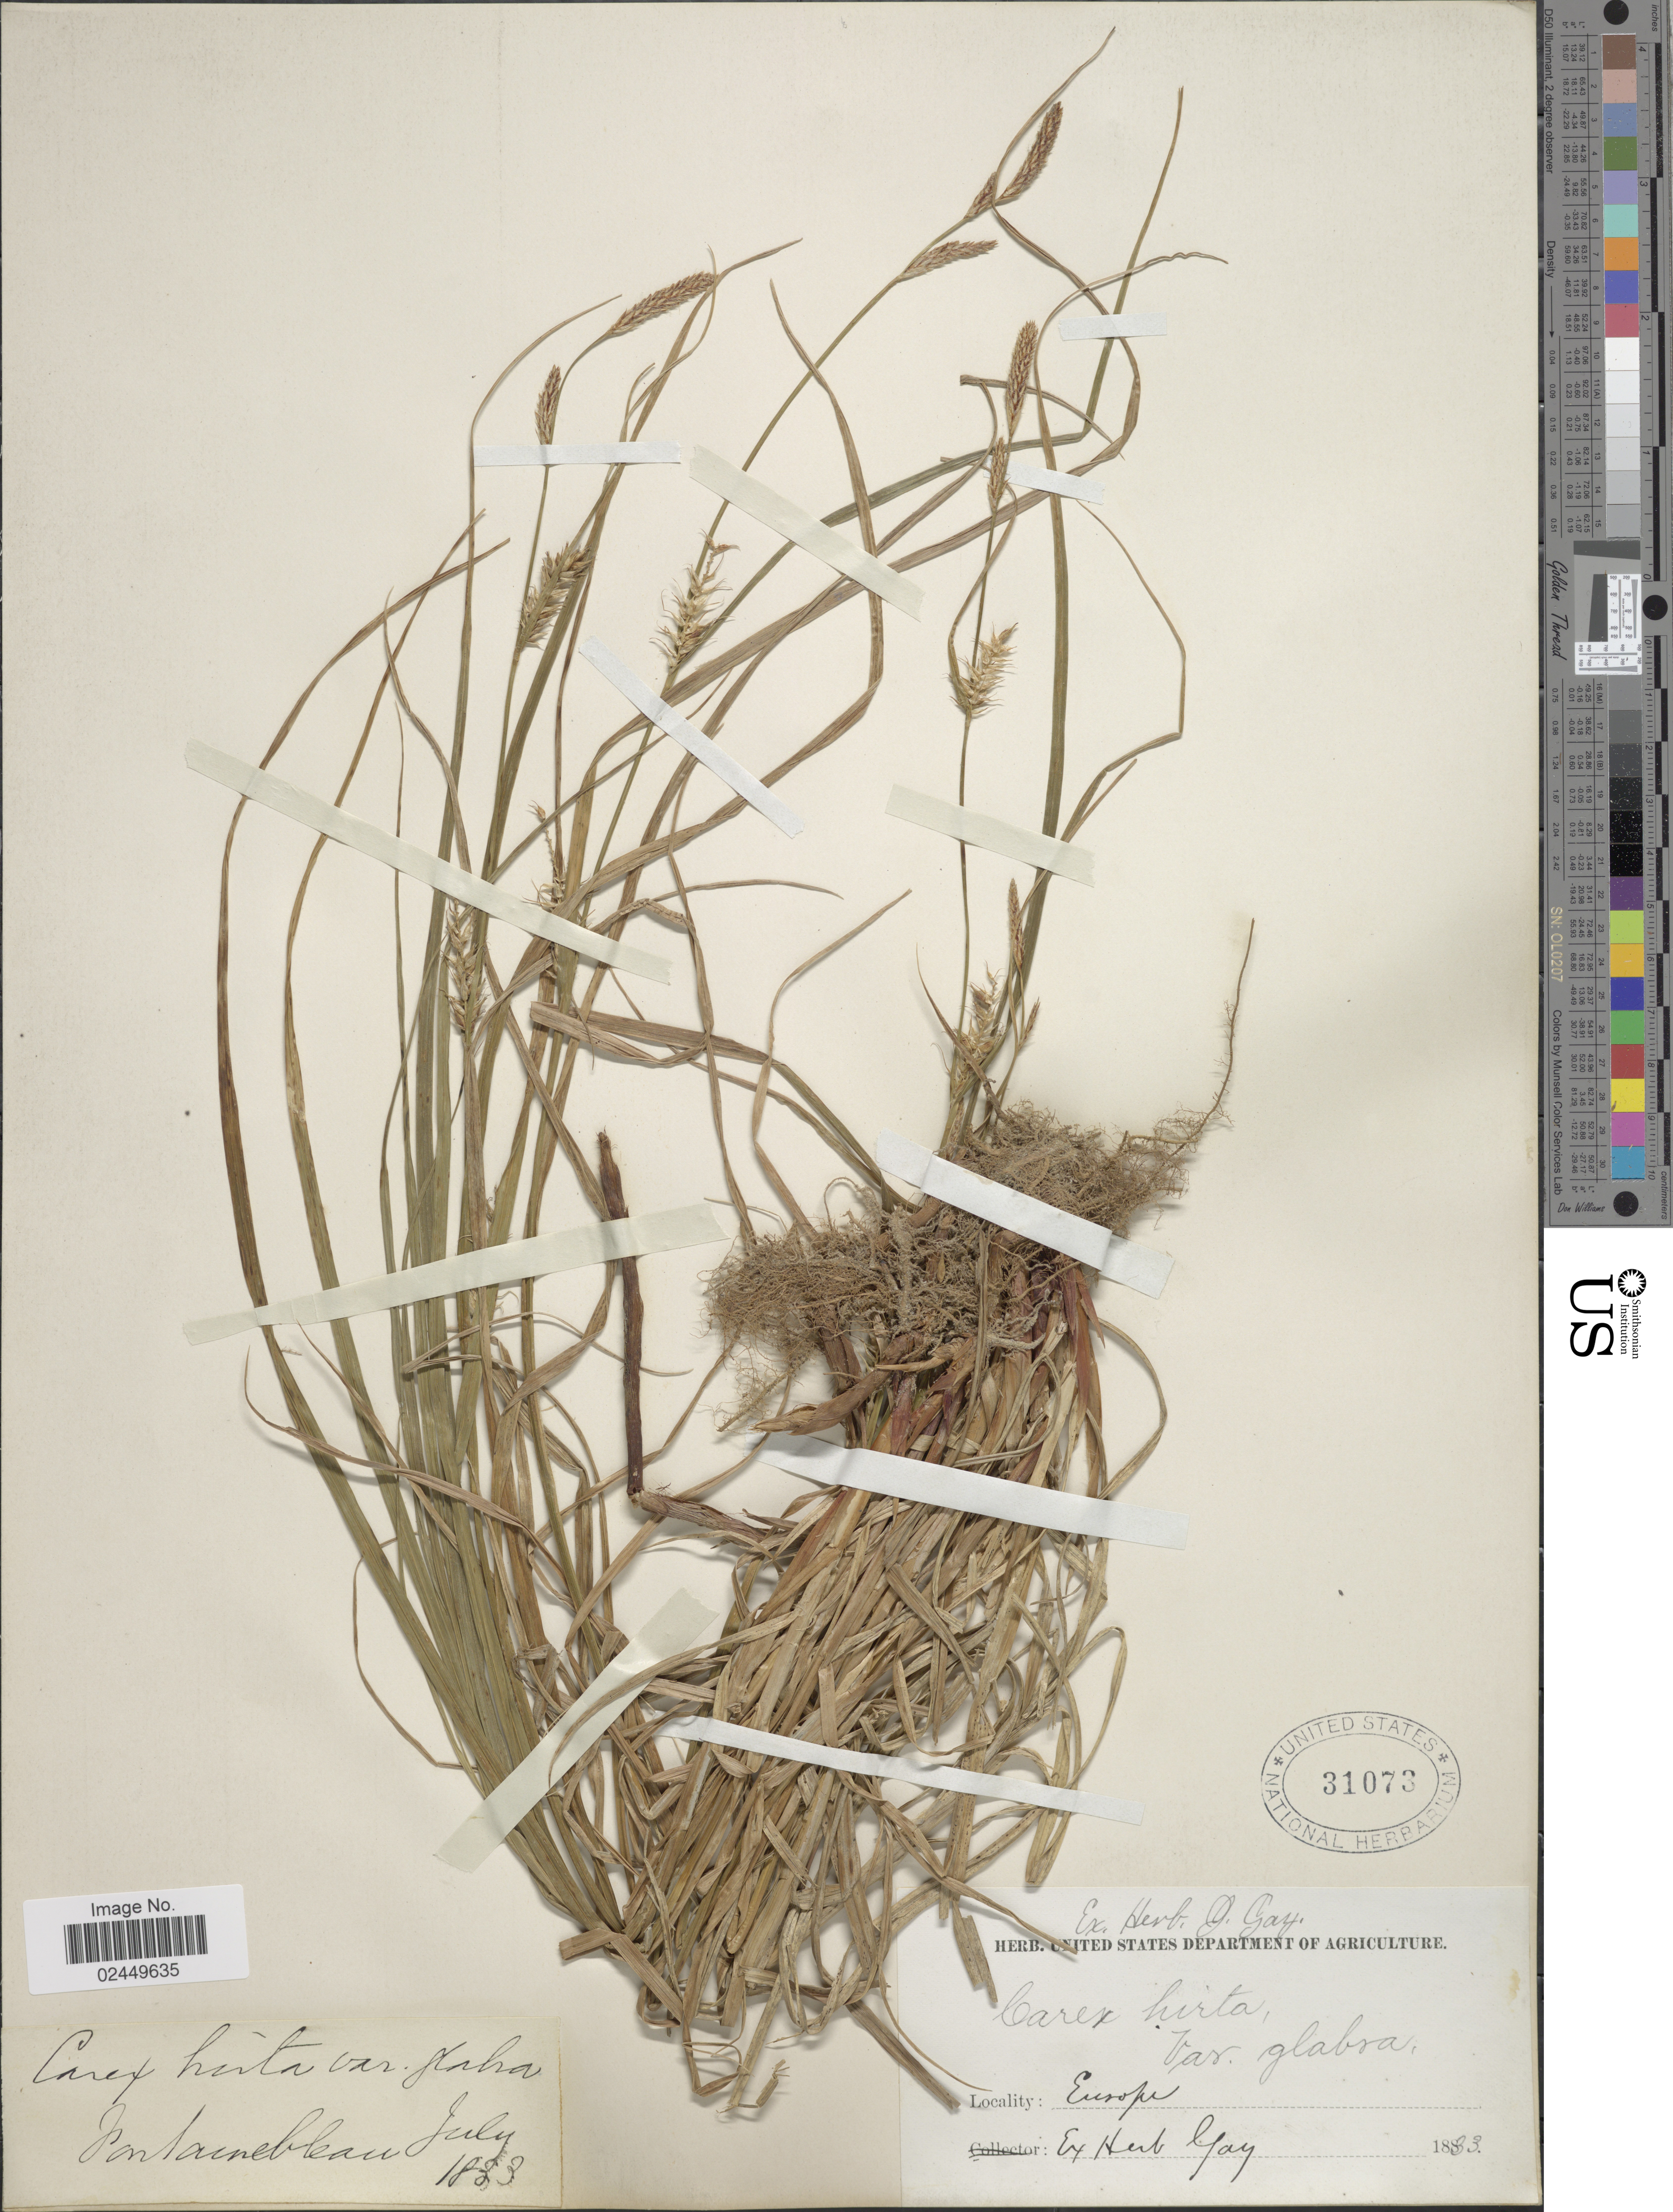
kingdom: Plantae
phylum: Tracheophyta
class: Liliopsida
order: Poales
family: Cyperaceae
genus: Carex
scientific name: Carex hirta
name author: L.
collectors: ex herb. J. Gay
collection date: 1833-07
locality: Fanlaineblau [interpreted]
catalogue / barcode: US 31073